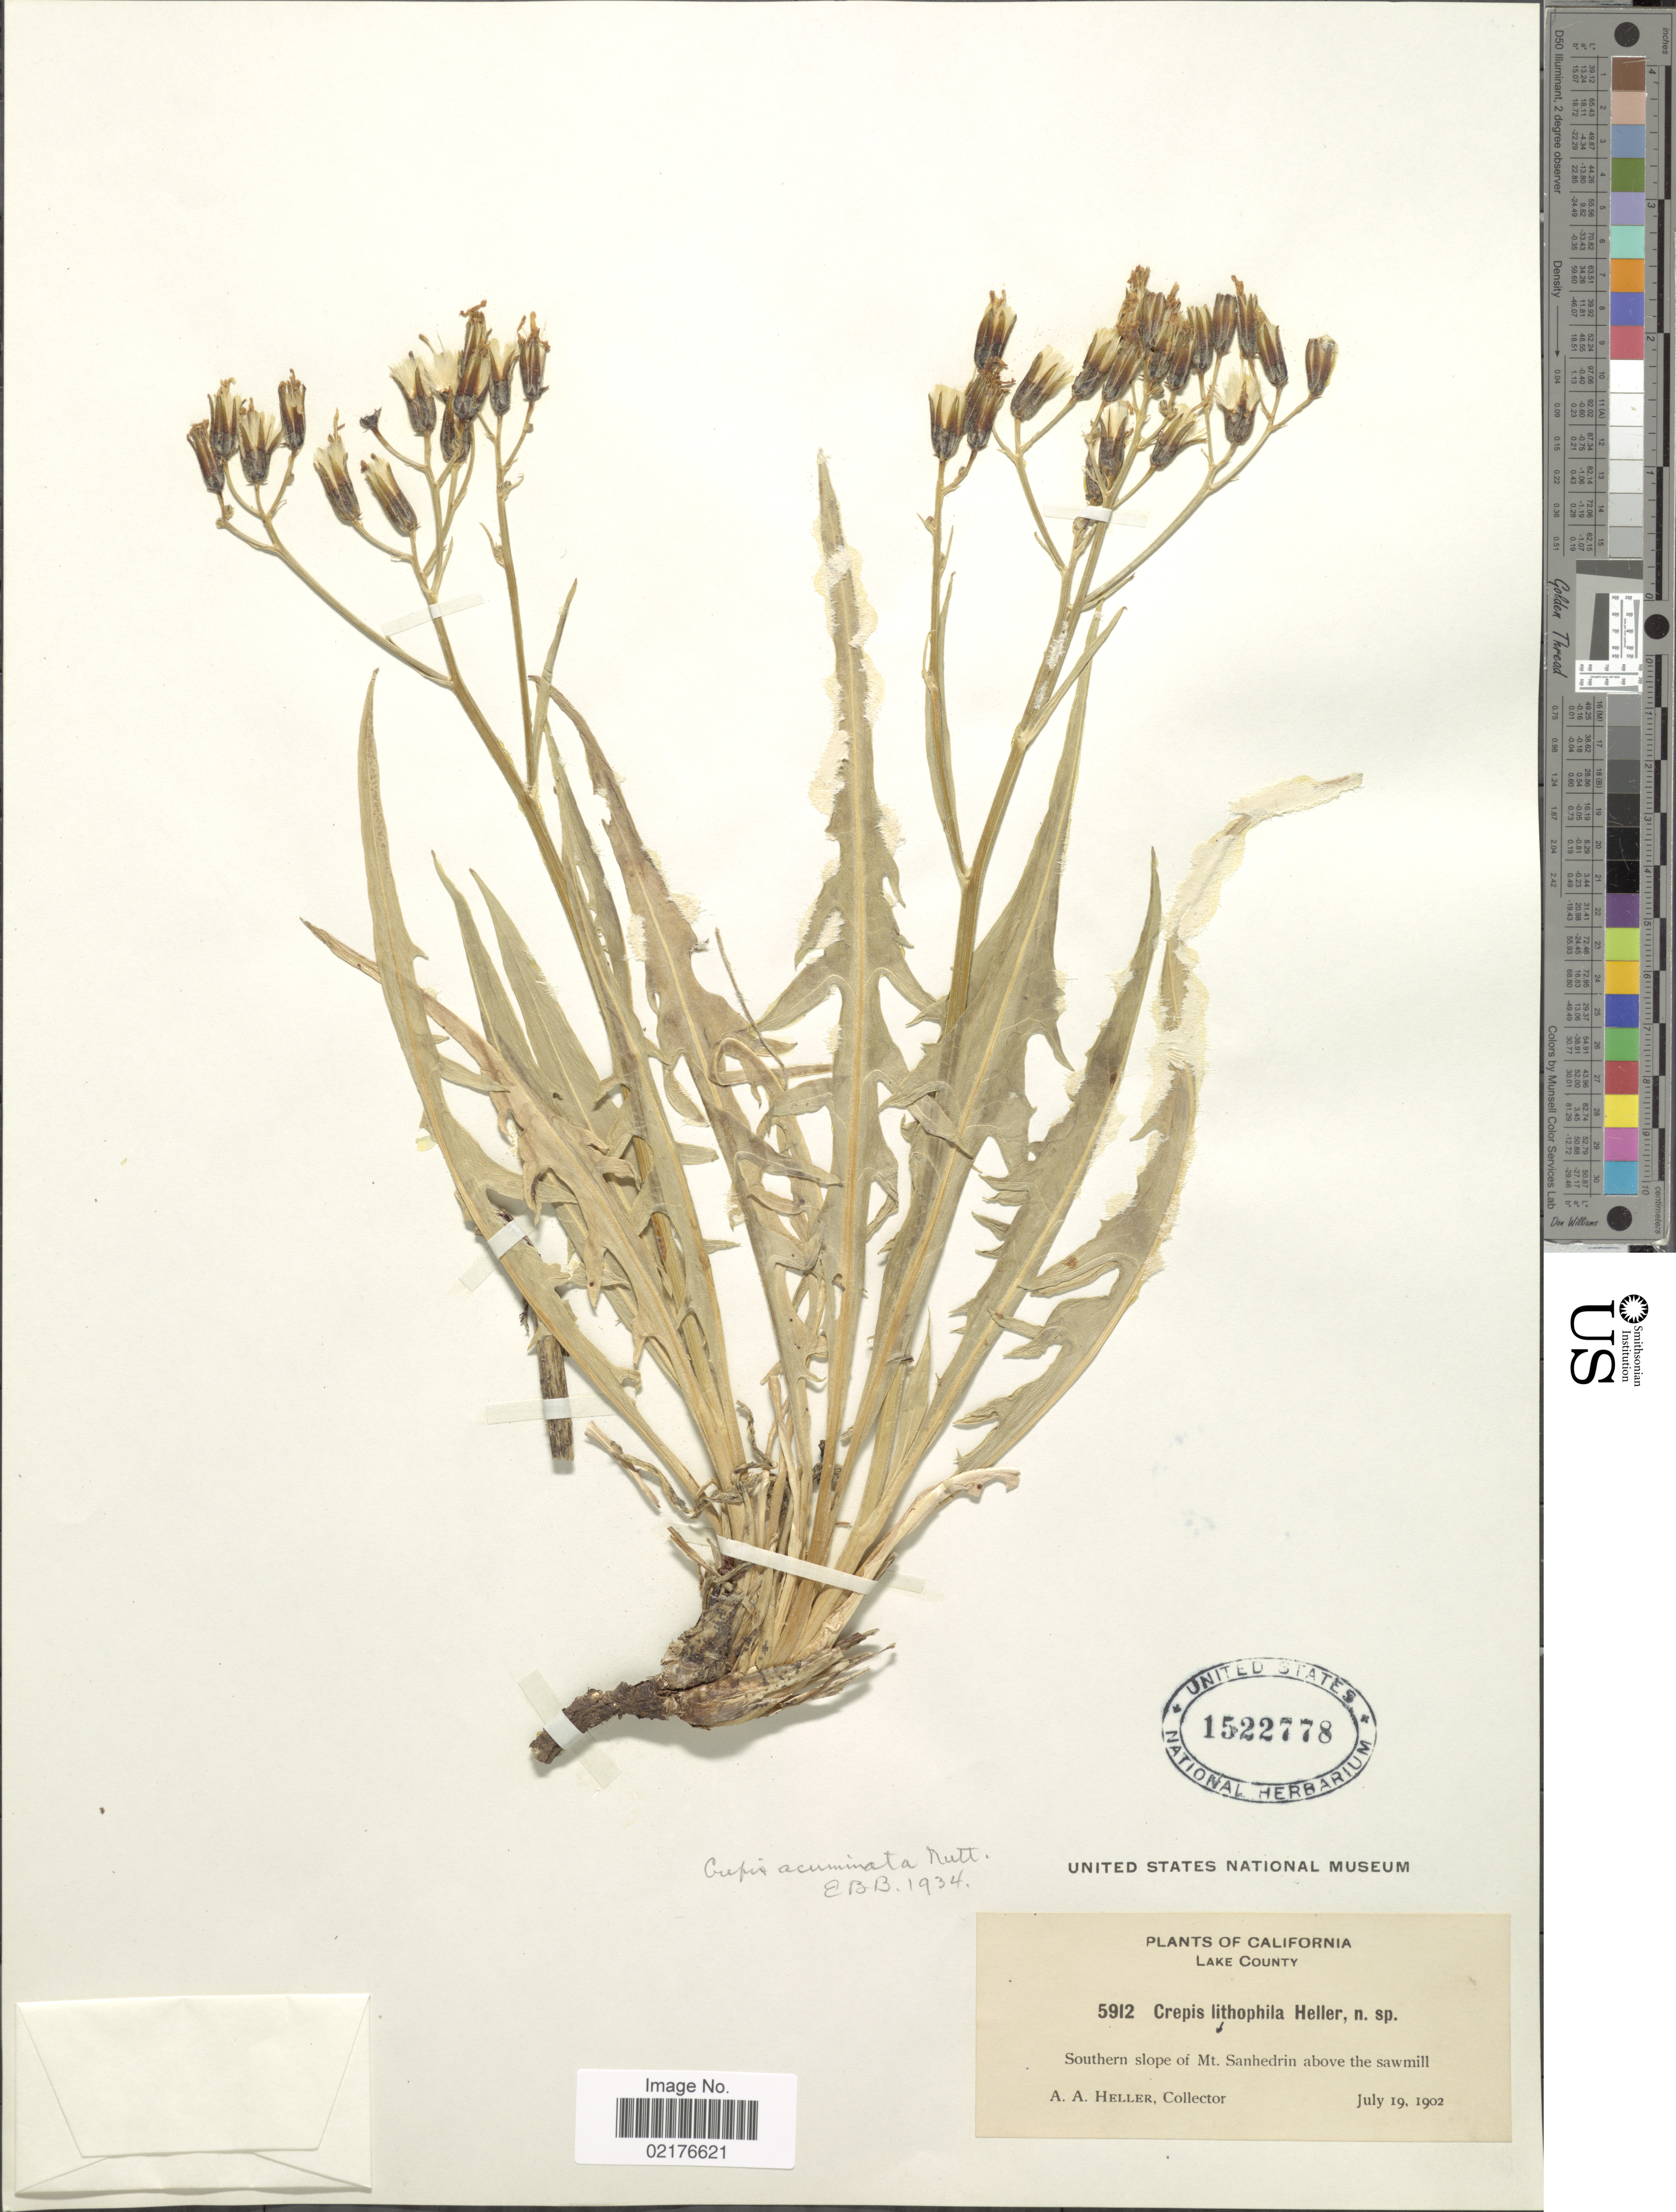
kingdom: Plantae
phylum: Tracheophyta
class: Magnoliopsida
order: Asterales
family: Asteraceae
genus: Crepis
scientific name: Crepis acuminata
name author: Nutt.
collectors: A. A. Heller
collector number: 5912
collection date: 1902-07-19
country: United States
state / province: California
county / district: Lake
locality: Lake County, Southern slope of Mt. Sanhedrin above the sawmill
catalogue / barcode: US 1522778